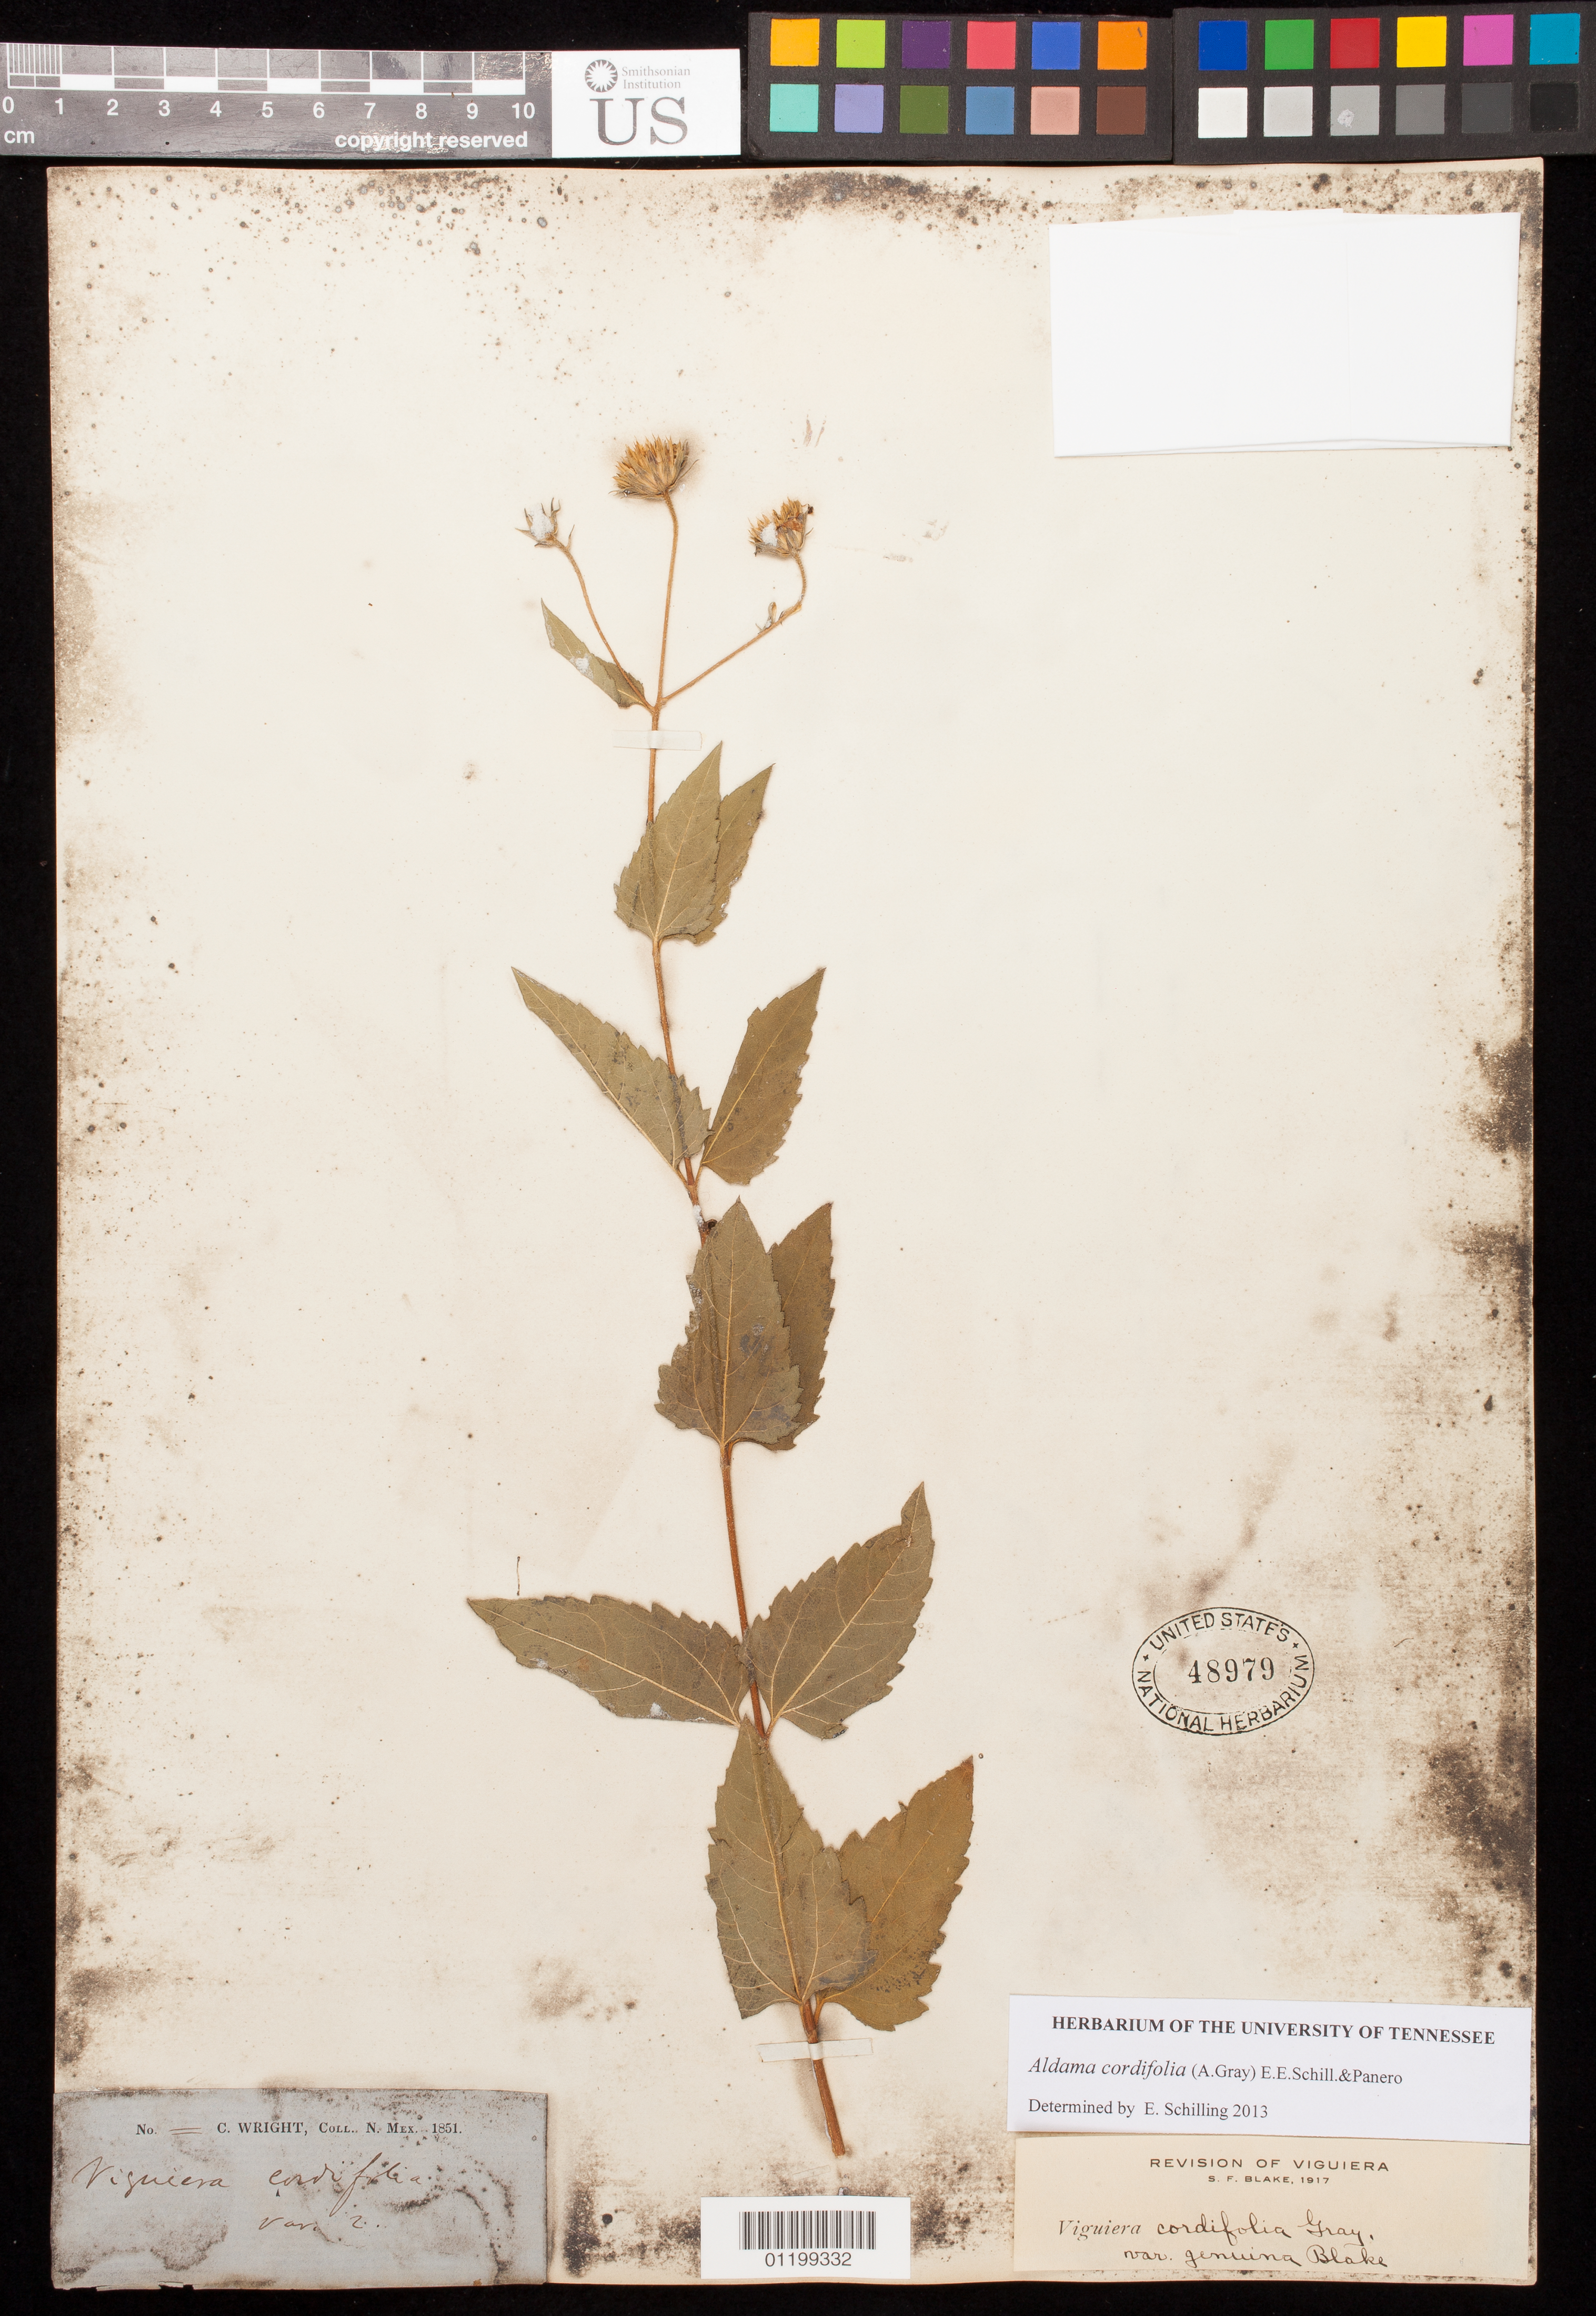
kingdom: Plantae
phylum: Tracheophyta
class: Magnoliopsida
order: Asterales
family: Asteraceae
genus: Aldama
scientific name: Aldama cordifolia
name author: (A. Gray) E.E. Schill. & Panero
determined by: Schilling, E. E.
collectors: C. Wright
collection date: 1851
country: United States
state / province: New Mexico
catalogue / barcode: US 48979